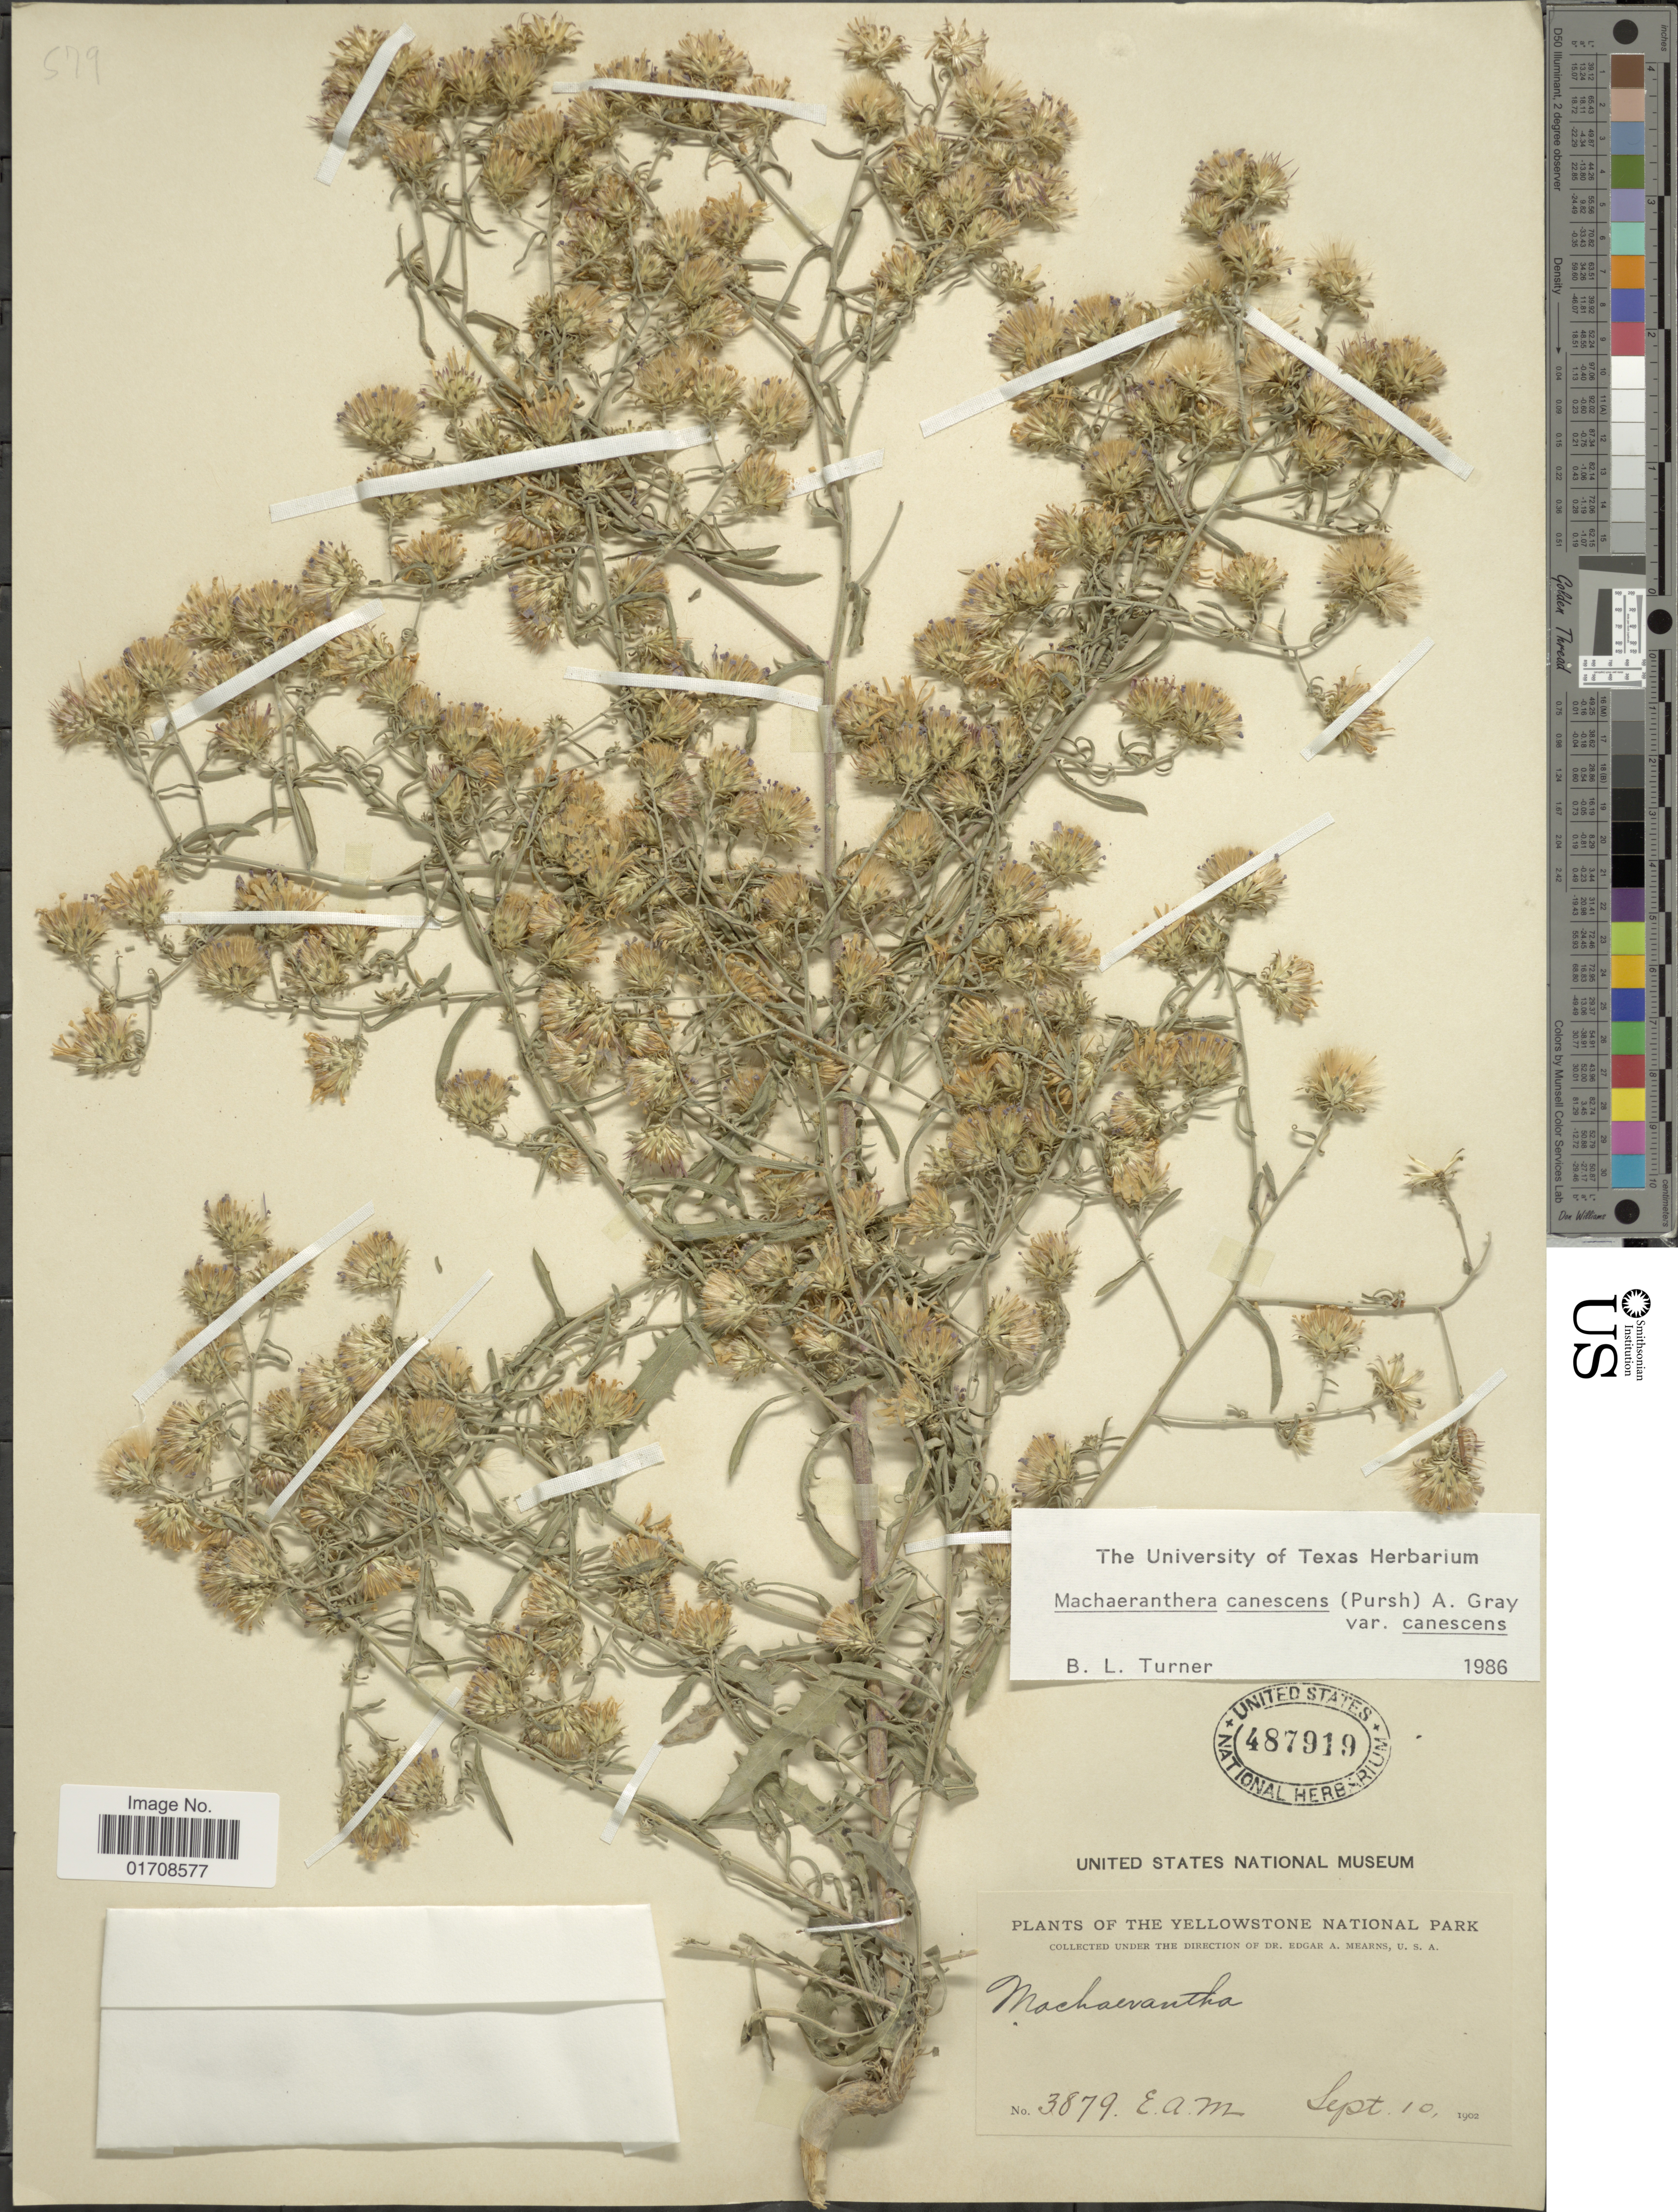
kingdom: Plantae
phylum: Tracheophyta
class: Magnoliopsida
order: Asterales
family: Asteraceae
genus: Machaeranthera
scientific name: Machaeranthera canescens var. canescens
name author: (Pursh) A. Gray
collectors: E. A. Mearns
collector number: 3879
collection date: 1902-09-10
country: United States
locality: Yellowstone National Park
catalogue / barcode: US 487919